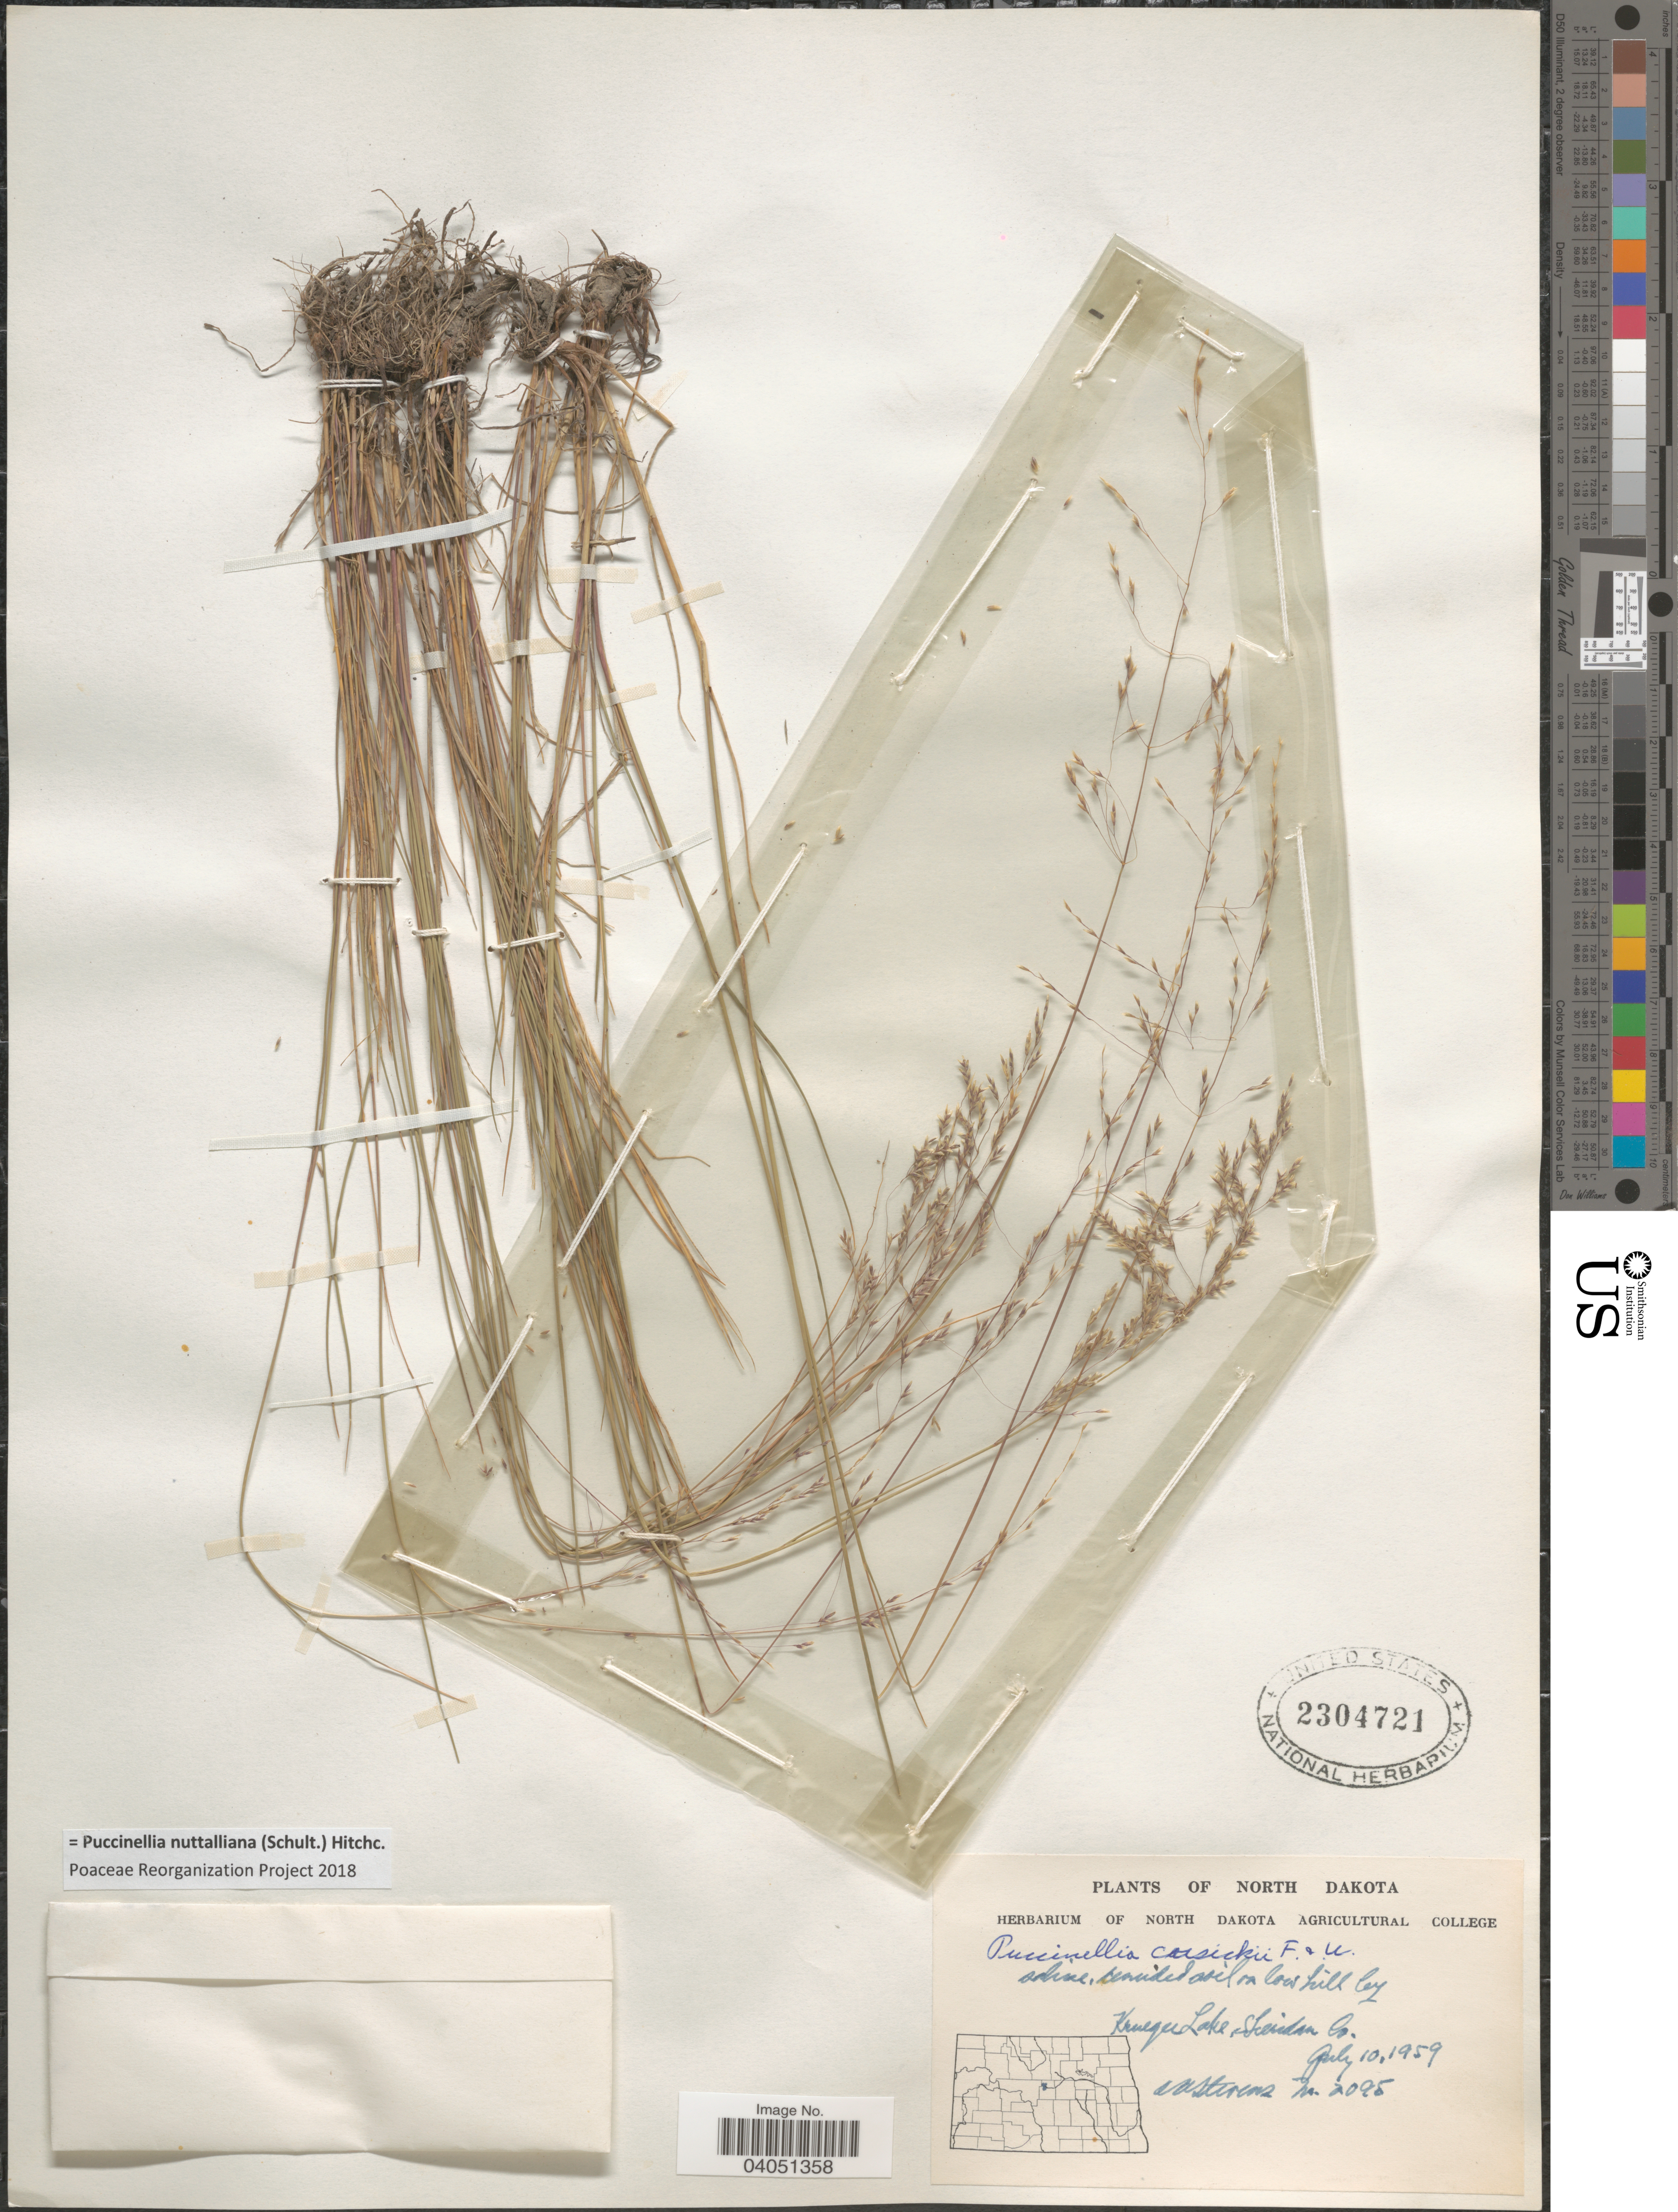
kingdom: Plantae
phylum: Tracheophyta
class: Liliopsida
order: Poales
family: Poaceae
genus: Puccinellia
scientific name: Puccinellia nuttalliana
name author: (Schult.) Hitchc.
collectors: O. A. Stevens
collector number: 2095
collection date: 1959-07-10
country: United States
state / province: North Dakota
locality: Krueger Lake, Sheridan Co.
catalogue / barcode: US 2304721